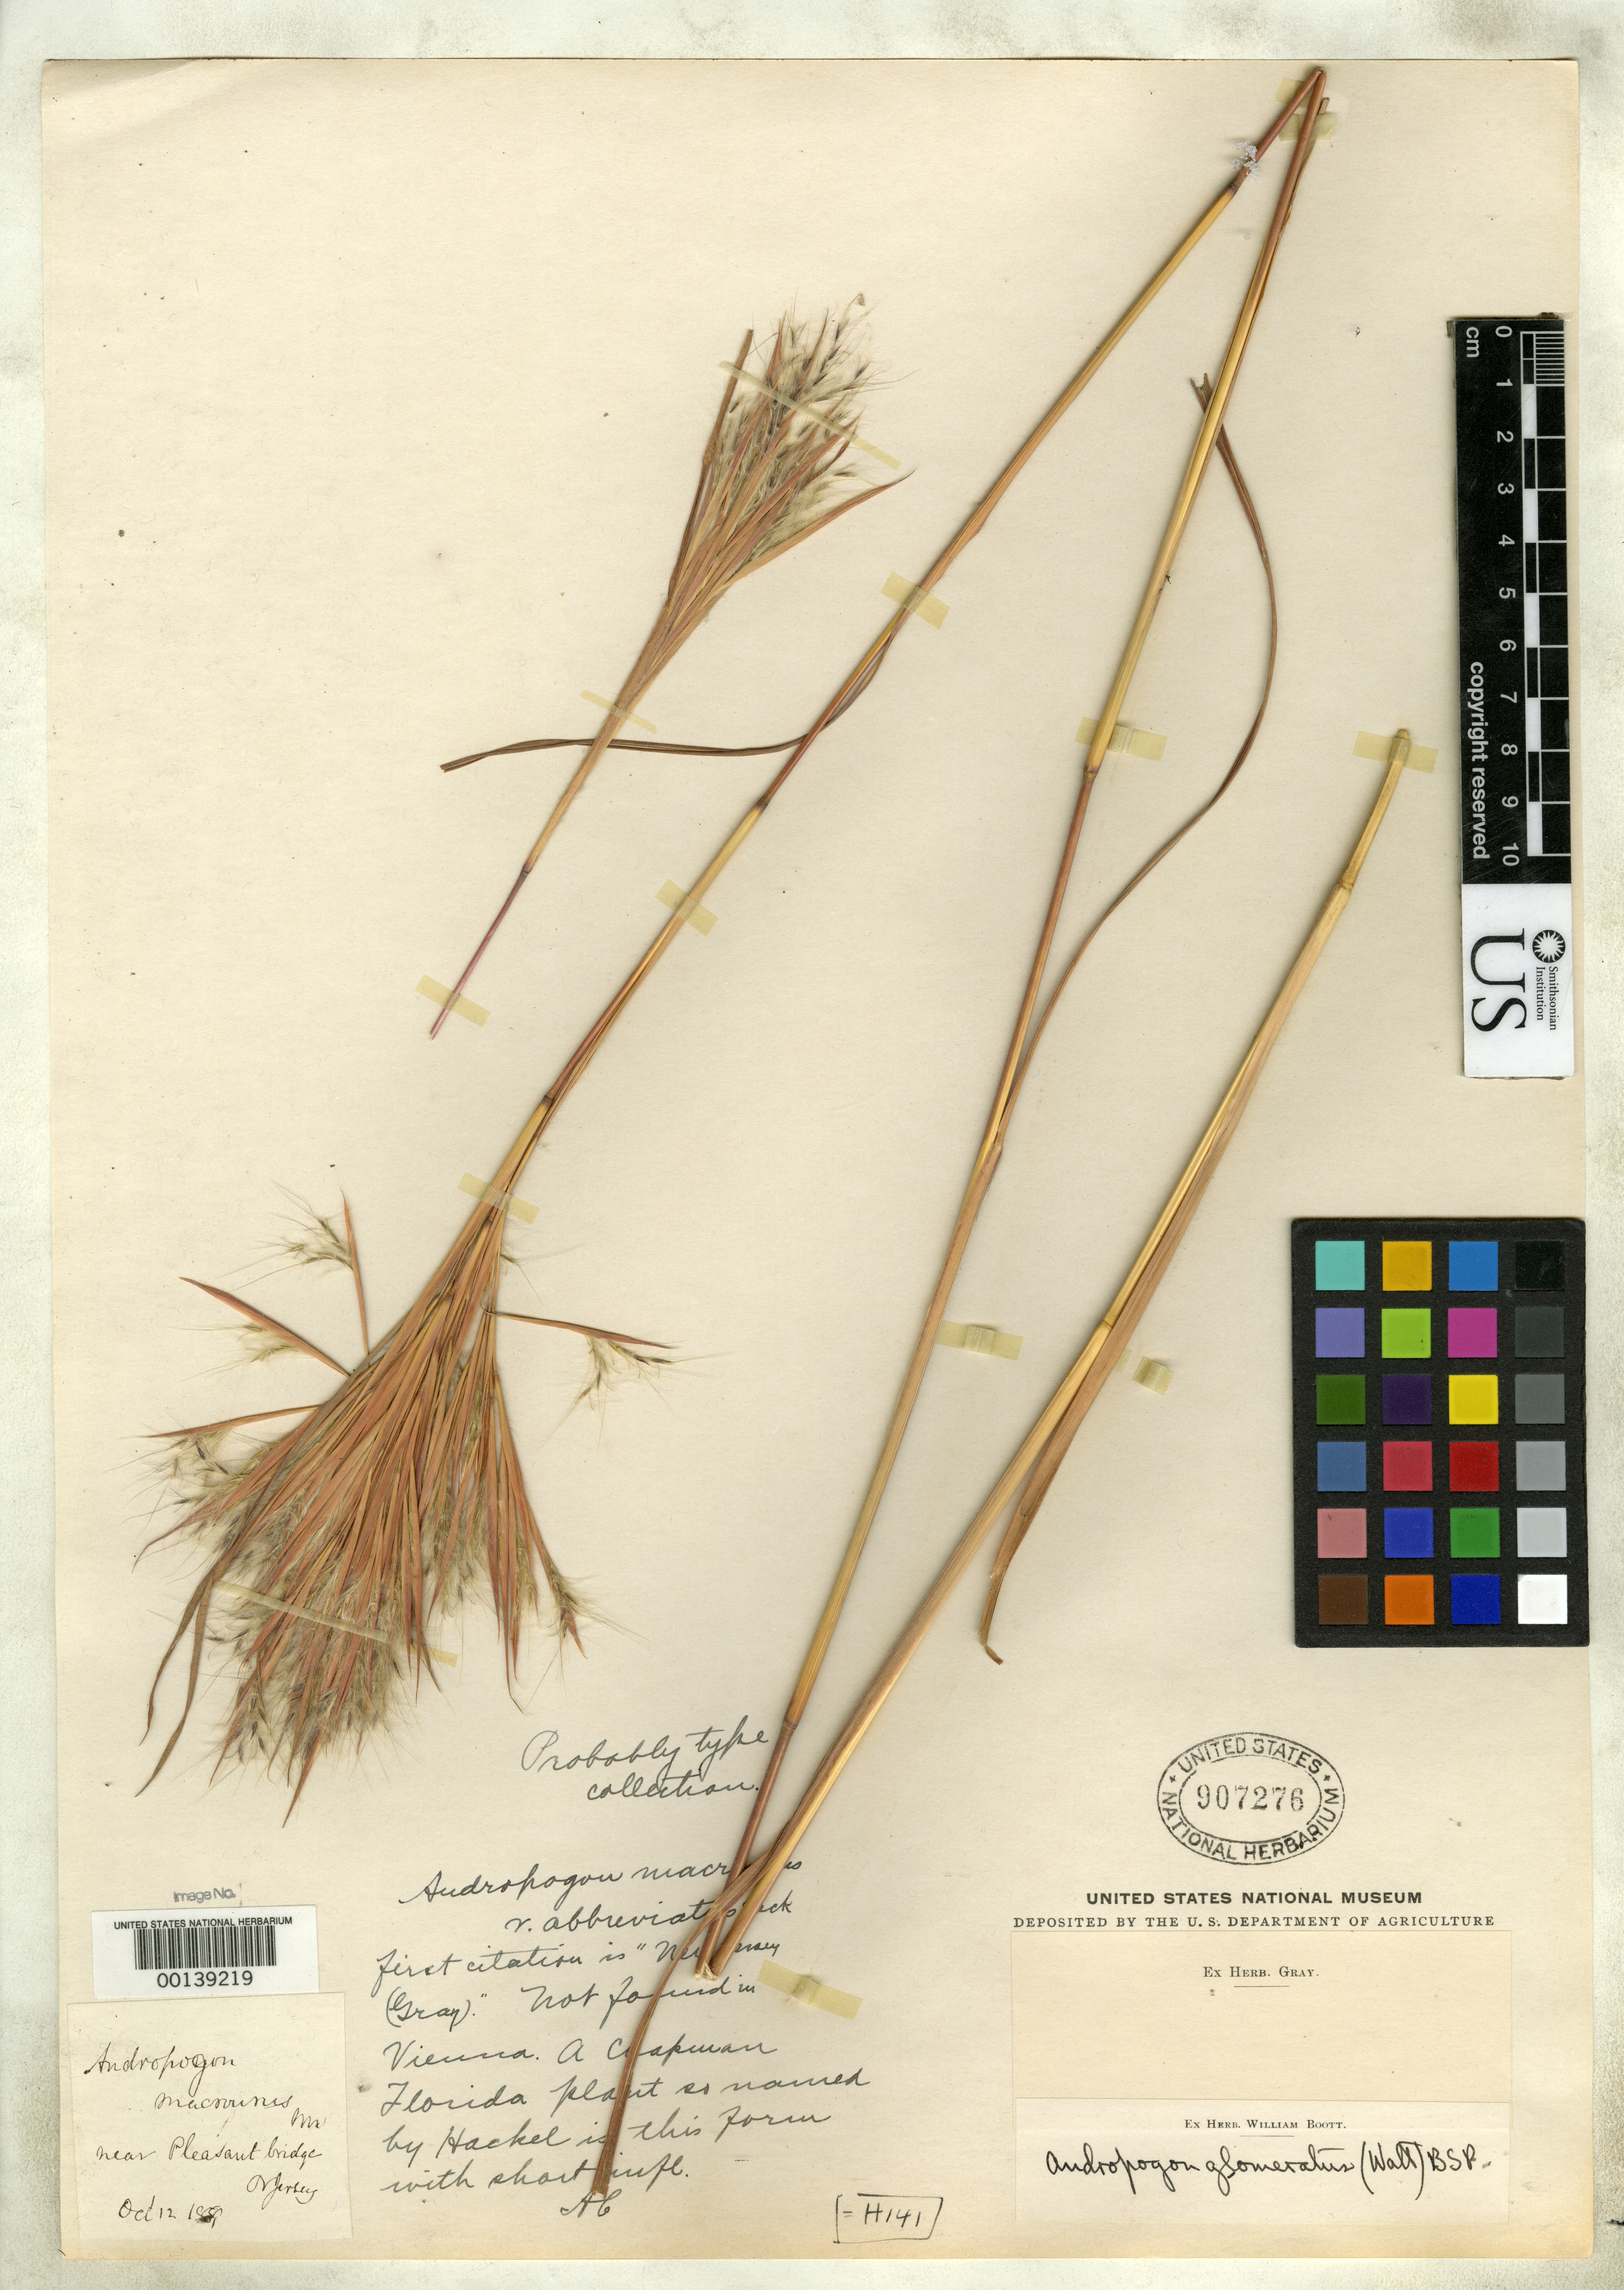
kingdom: Plantae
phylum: Tracheophyta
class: Liliopsida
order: Poales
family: Poaceae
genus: Andropogon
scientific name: Andropogon macrourus var. abbreviatus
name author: Hack. in A. DC.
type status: Isotype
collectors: A. Gray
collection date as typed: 12 Oct 1859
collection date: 1859-10-12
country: United States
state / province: New Jersey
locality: Near Pleasant Bridge.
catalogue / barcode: US 907276